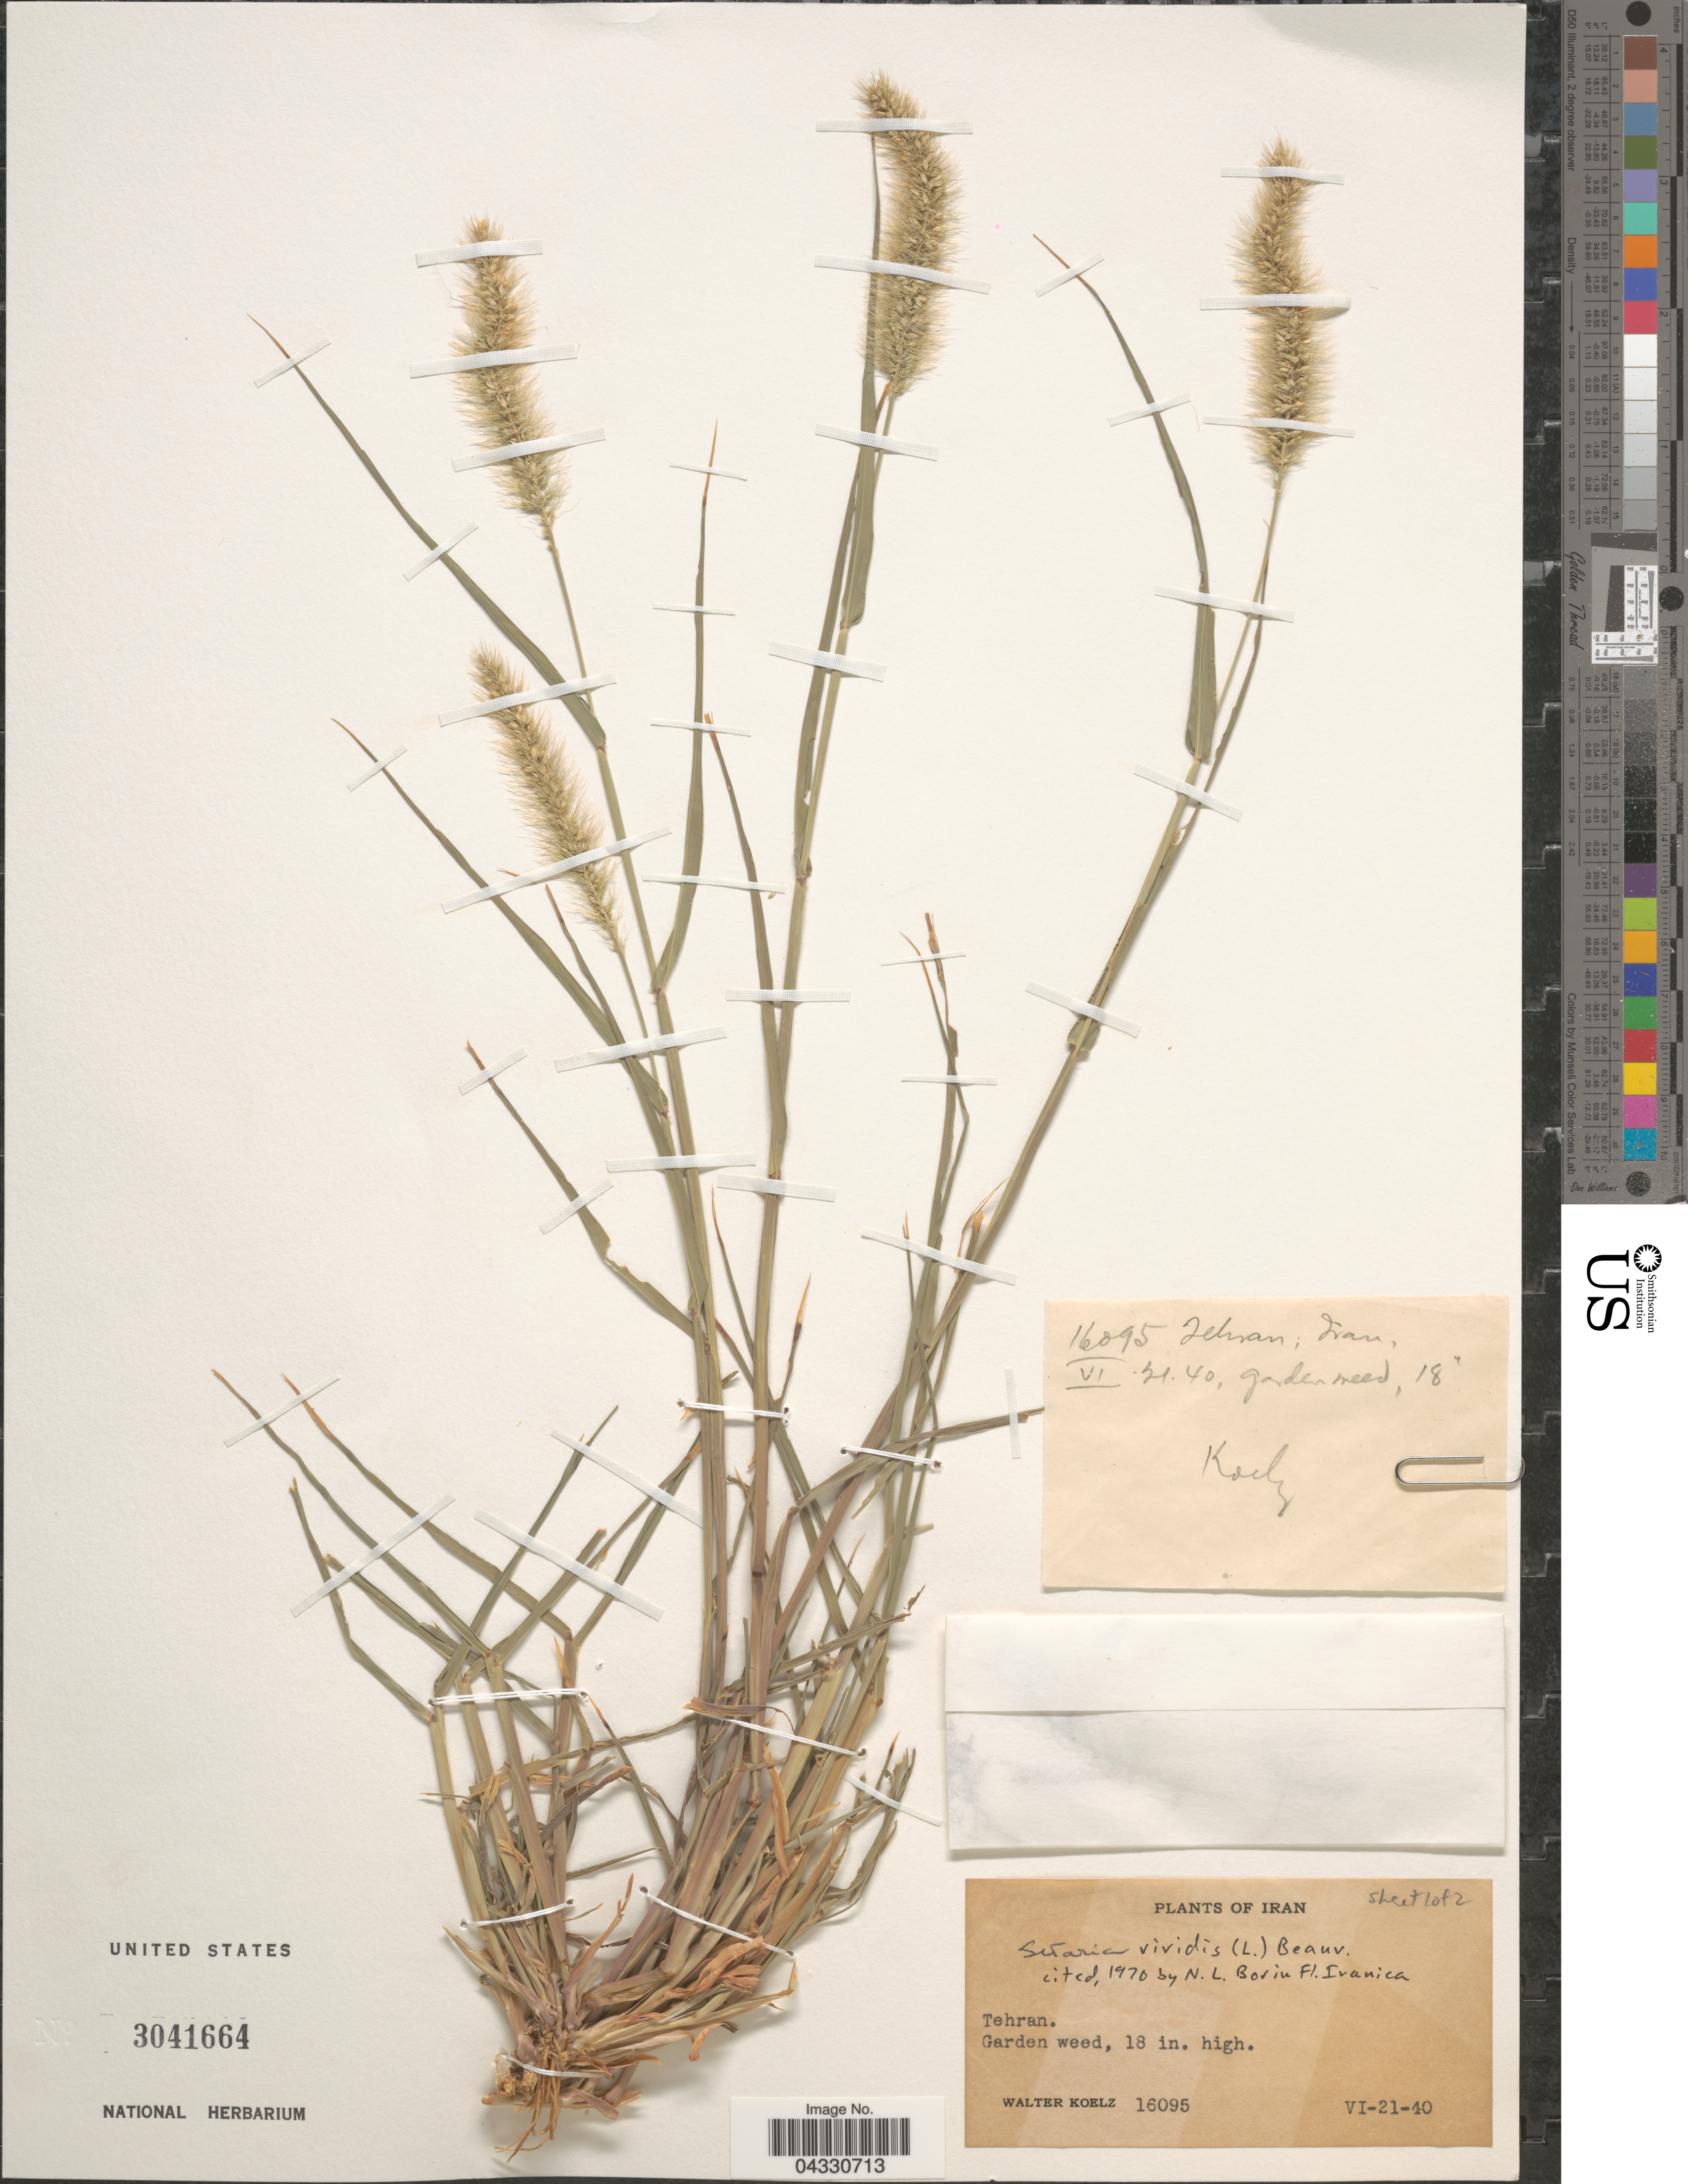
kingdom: Plantae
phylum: Tracheophyta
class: Liliopsida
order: Poales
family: Poaceae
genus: Setaria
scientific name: Setaria viridis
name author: (L.) P. Beauv.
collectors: W. N. Koelz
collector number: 16095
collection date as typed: Transcribed d/m/y: 21/6/40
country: Iran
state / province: Tehran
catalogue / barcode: US 3041664